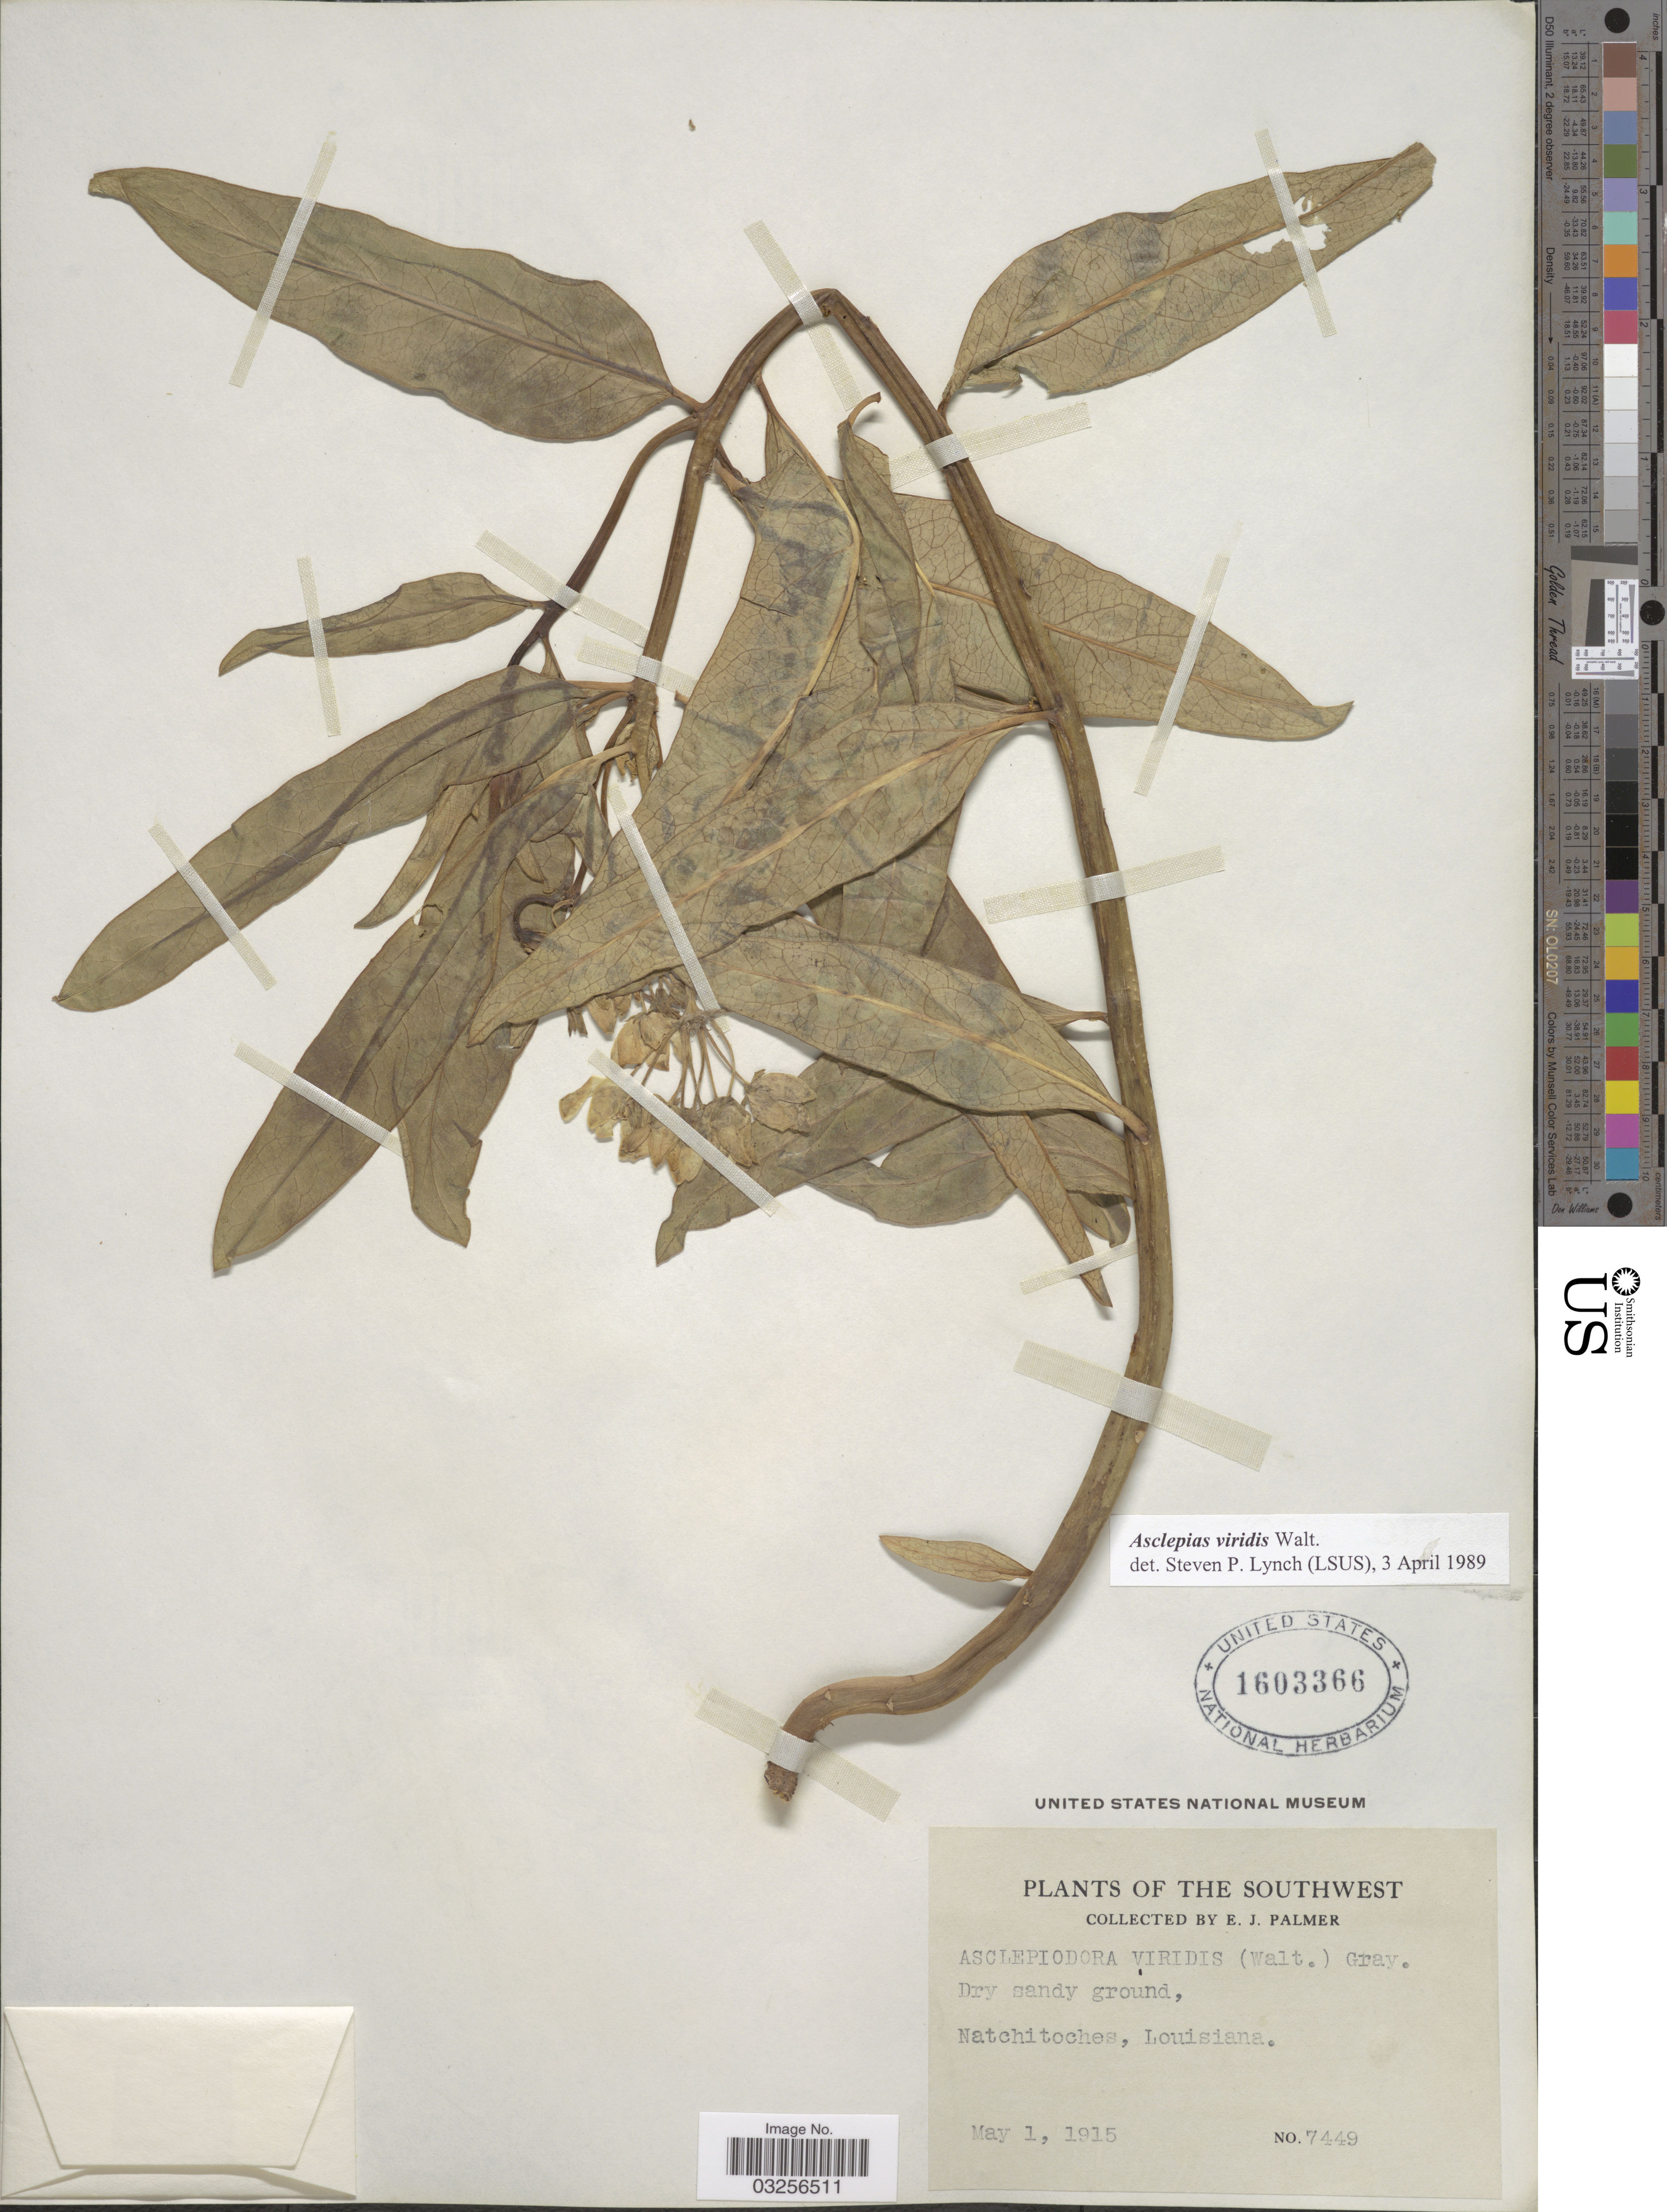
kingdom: Plantae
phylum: Tracheophyta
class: Magnoliopsida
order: Gentianales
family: Apocynaceae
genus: Asclepias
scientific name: Asclepias viridis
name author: Walter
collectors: E. J. Palmer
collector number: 7449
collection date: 1915-05-01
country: United States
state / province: Louisiana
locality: The Southwest. Natchitoches.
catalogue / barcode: US 1603366